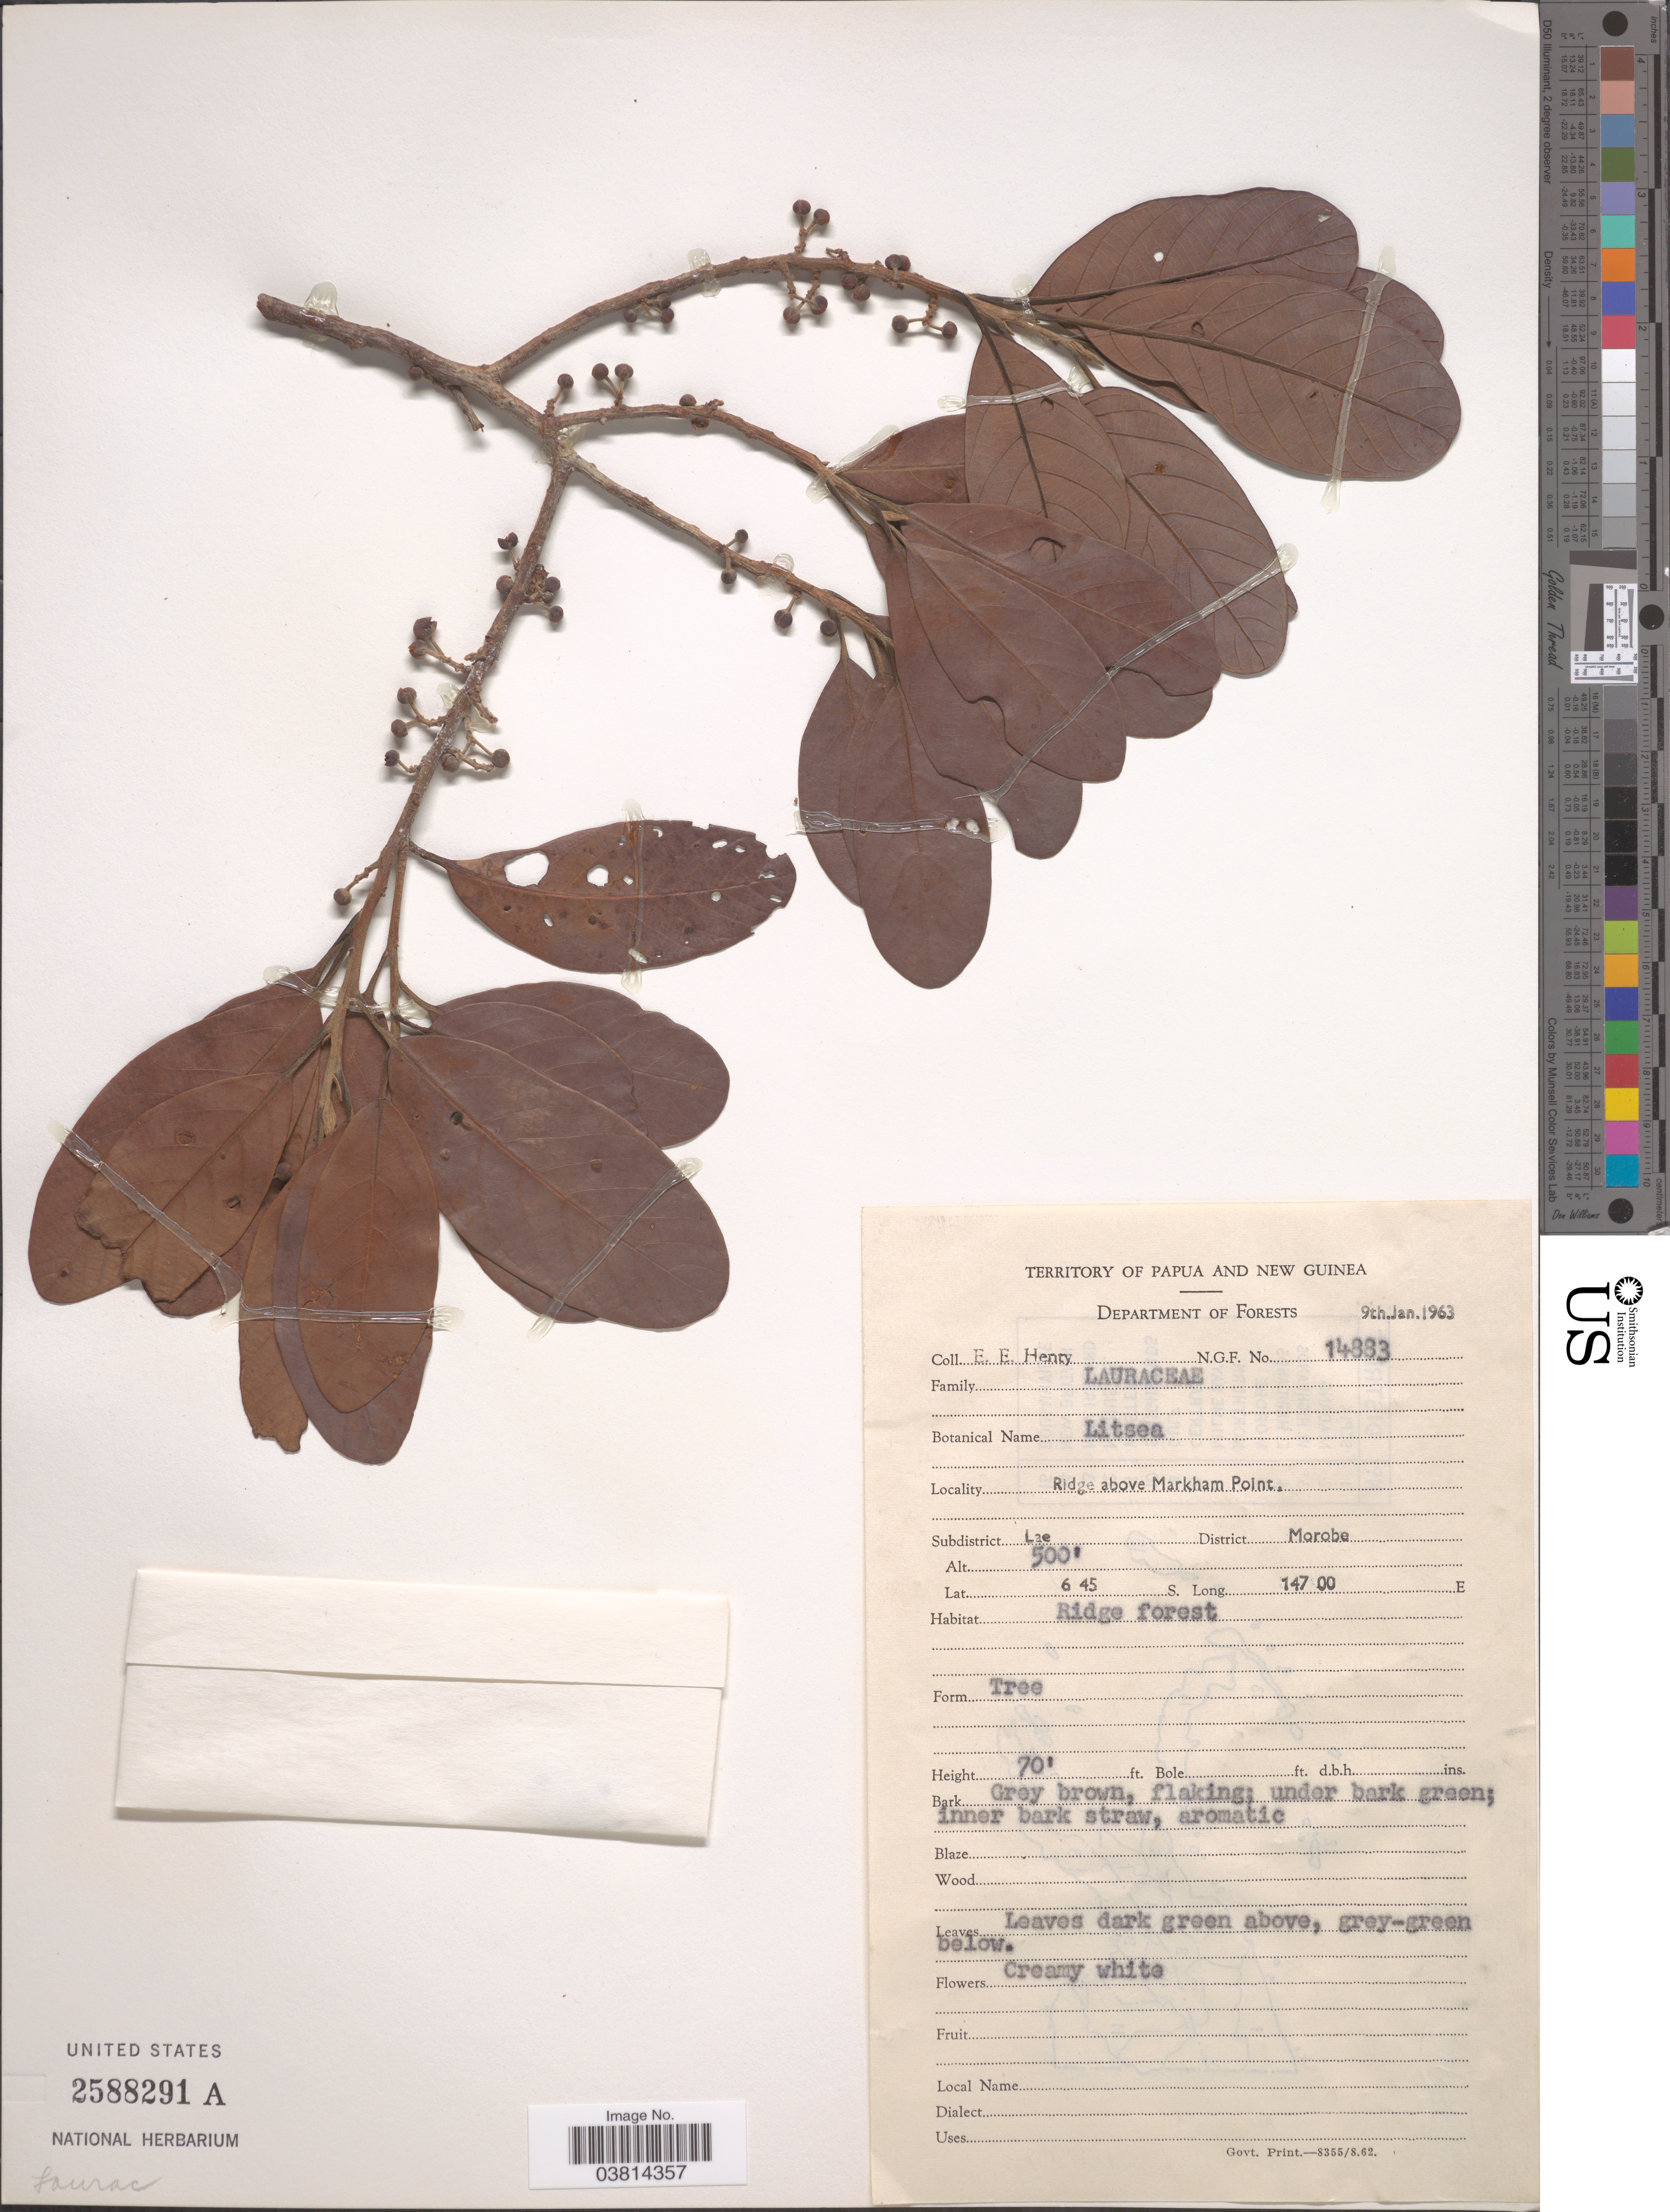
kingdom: Plantae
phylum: Tracheophyta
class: Magnoliopsida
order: Laurales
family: Lauraceae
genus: Litsea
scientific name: Litsea sp.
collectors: E. Henry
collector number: NGF14883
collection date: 1963-01-09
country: Papua New Guinea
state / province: Morobe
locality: Papua and New Guinea. Department of Forests. Ridge above Markham Point. Subdistrict Lae. District Morobe.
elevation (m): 152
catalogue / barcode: US 2588291A